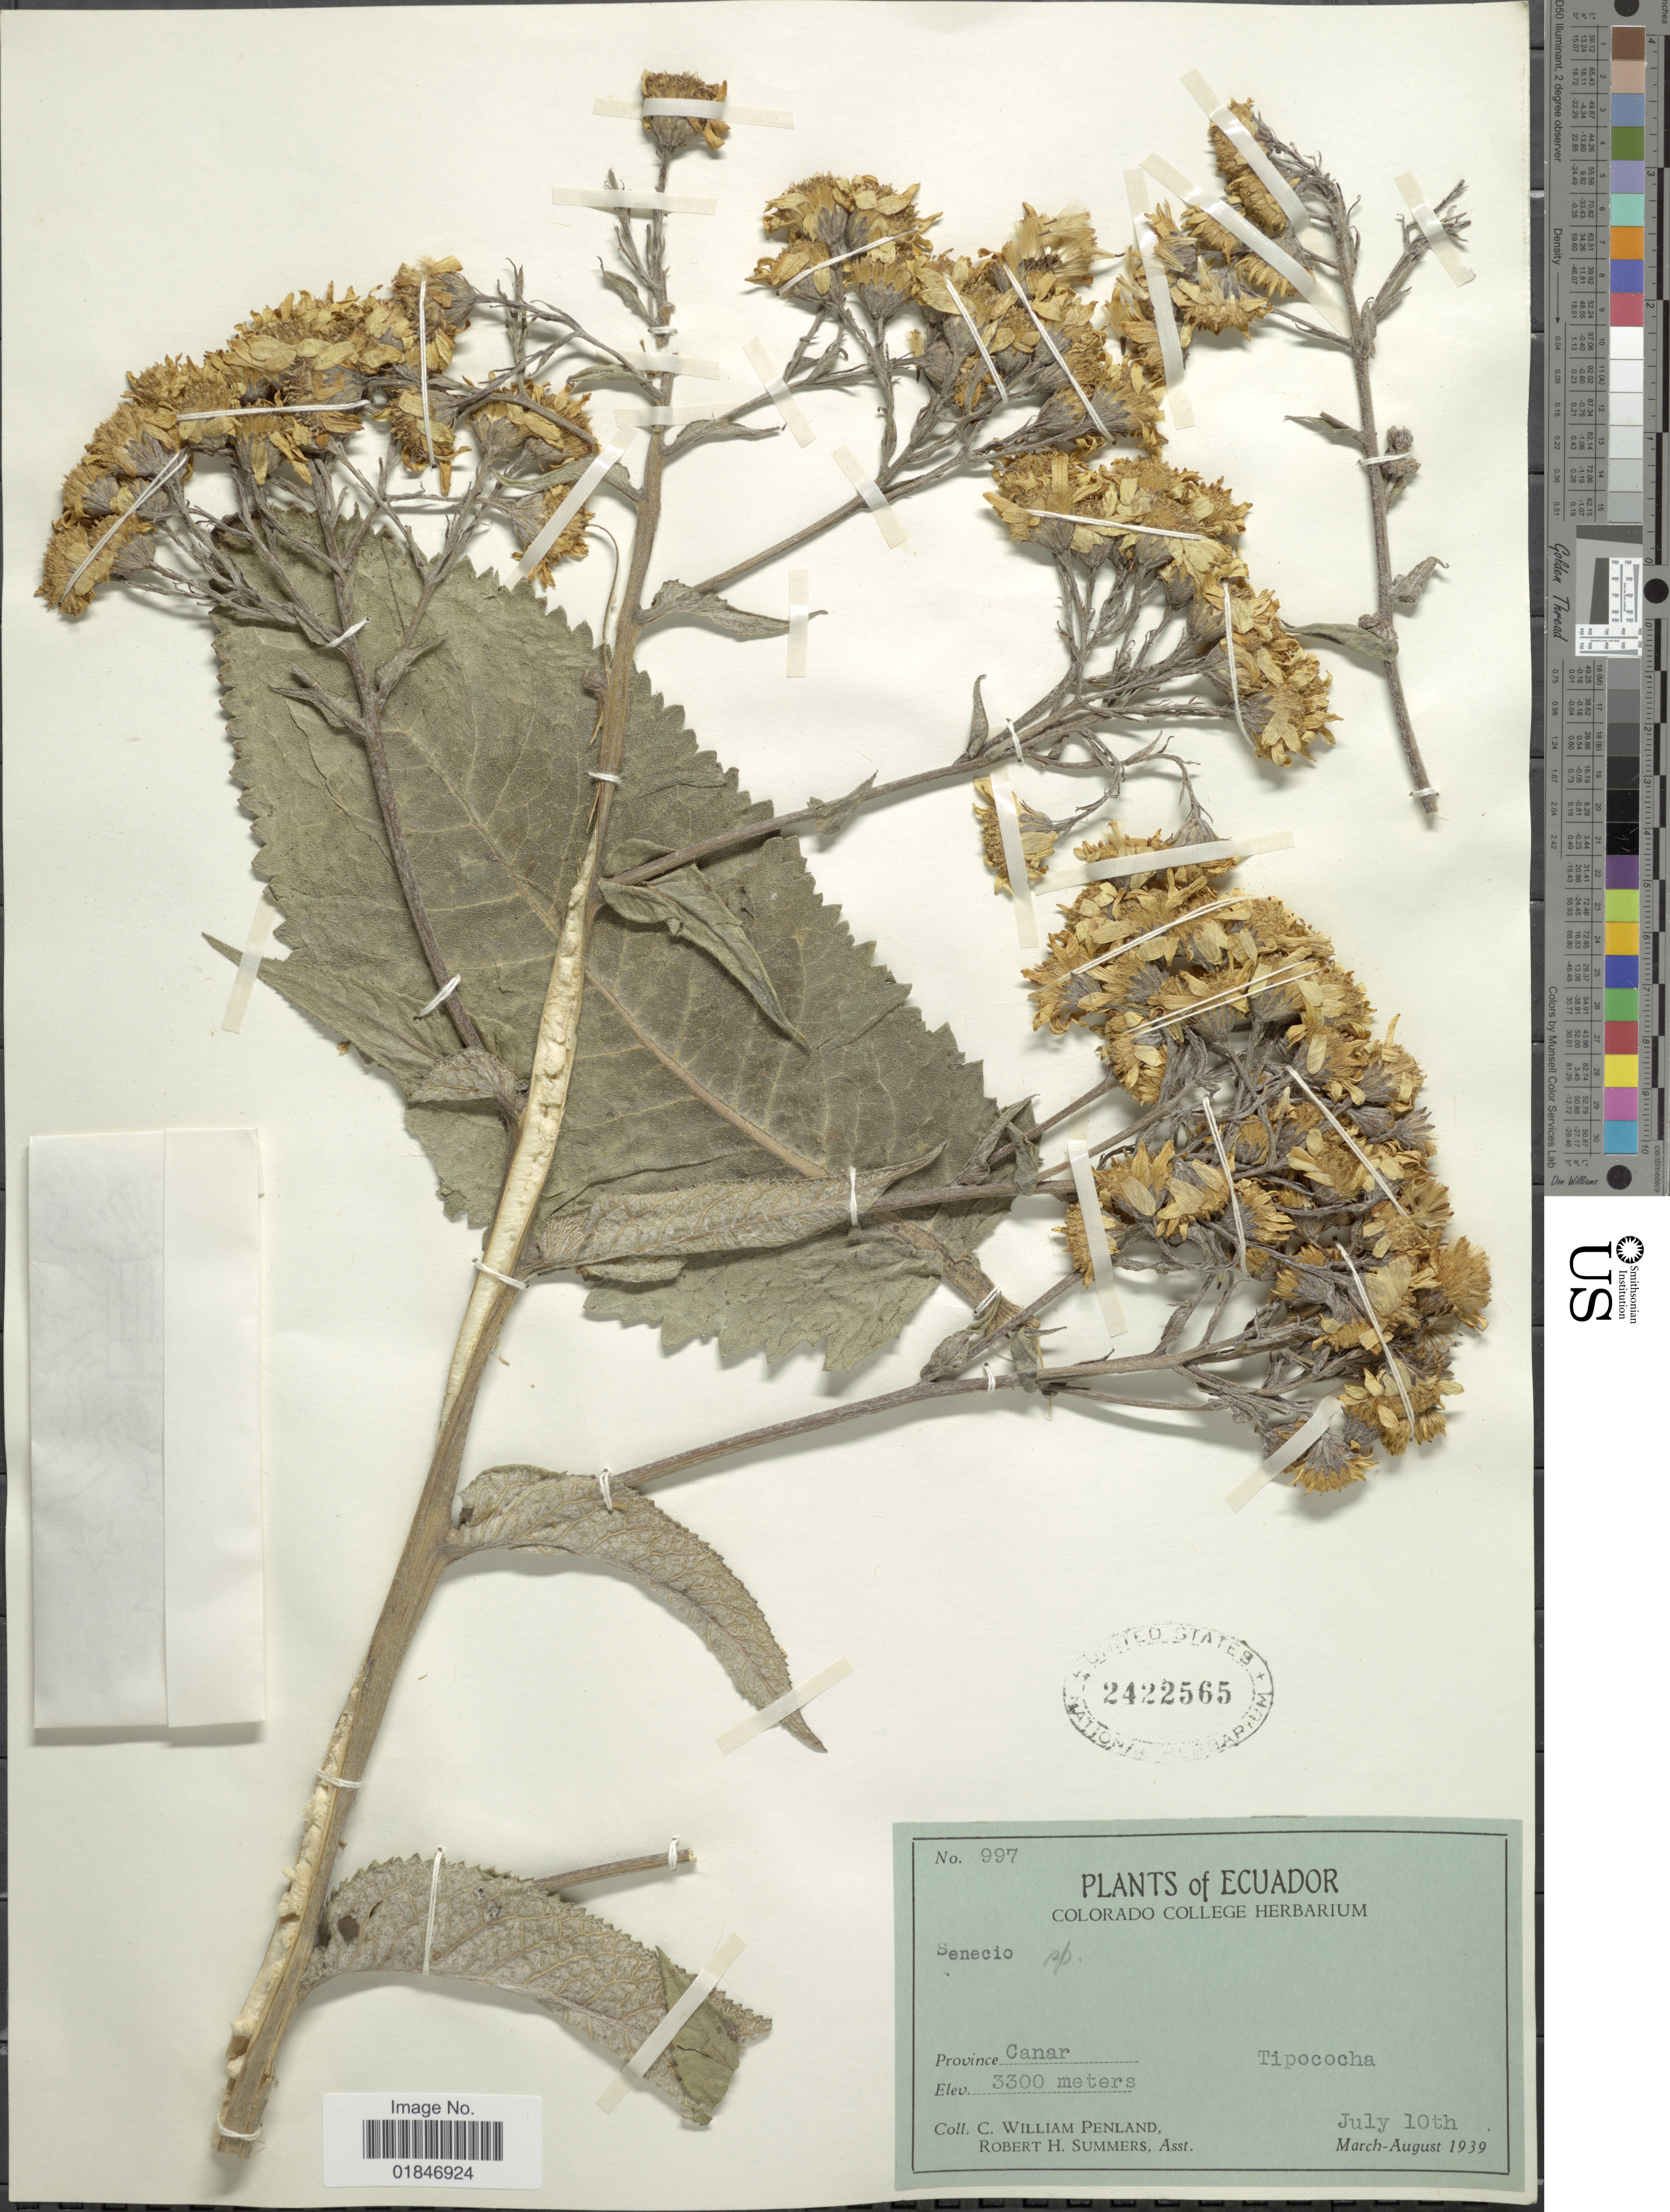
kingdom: Plantae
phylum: Tracheophyta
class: Magnoliopsida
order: Asterales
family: Asteraceae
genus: Dendrophorbium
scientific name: Dendrophorbium dielsii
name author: C. Jeffrey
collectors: C. W. Penland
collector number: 997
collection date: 1939-07-10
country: Ecuador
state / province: Cañar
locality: Ecuador. Province Canar. Tipococha.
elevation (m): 3300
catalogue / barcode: US 2422565